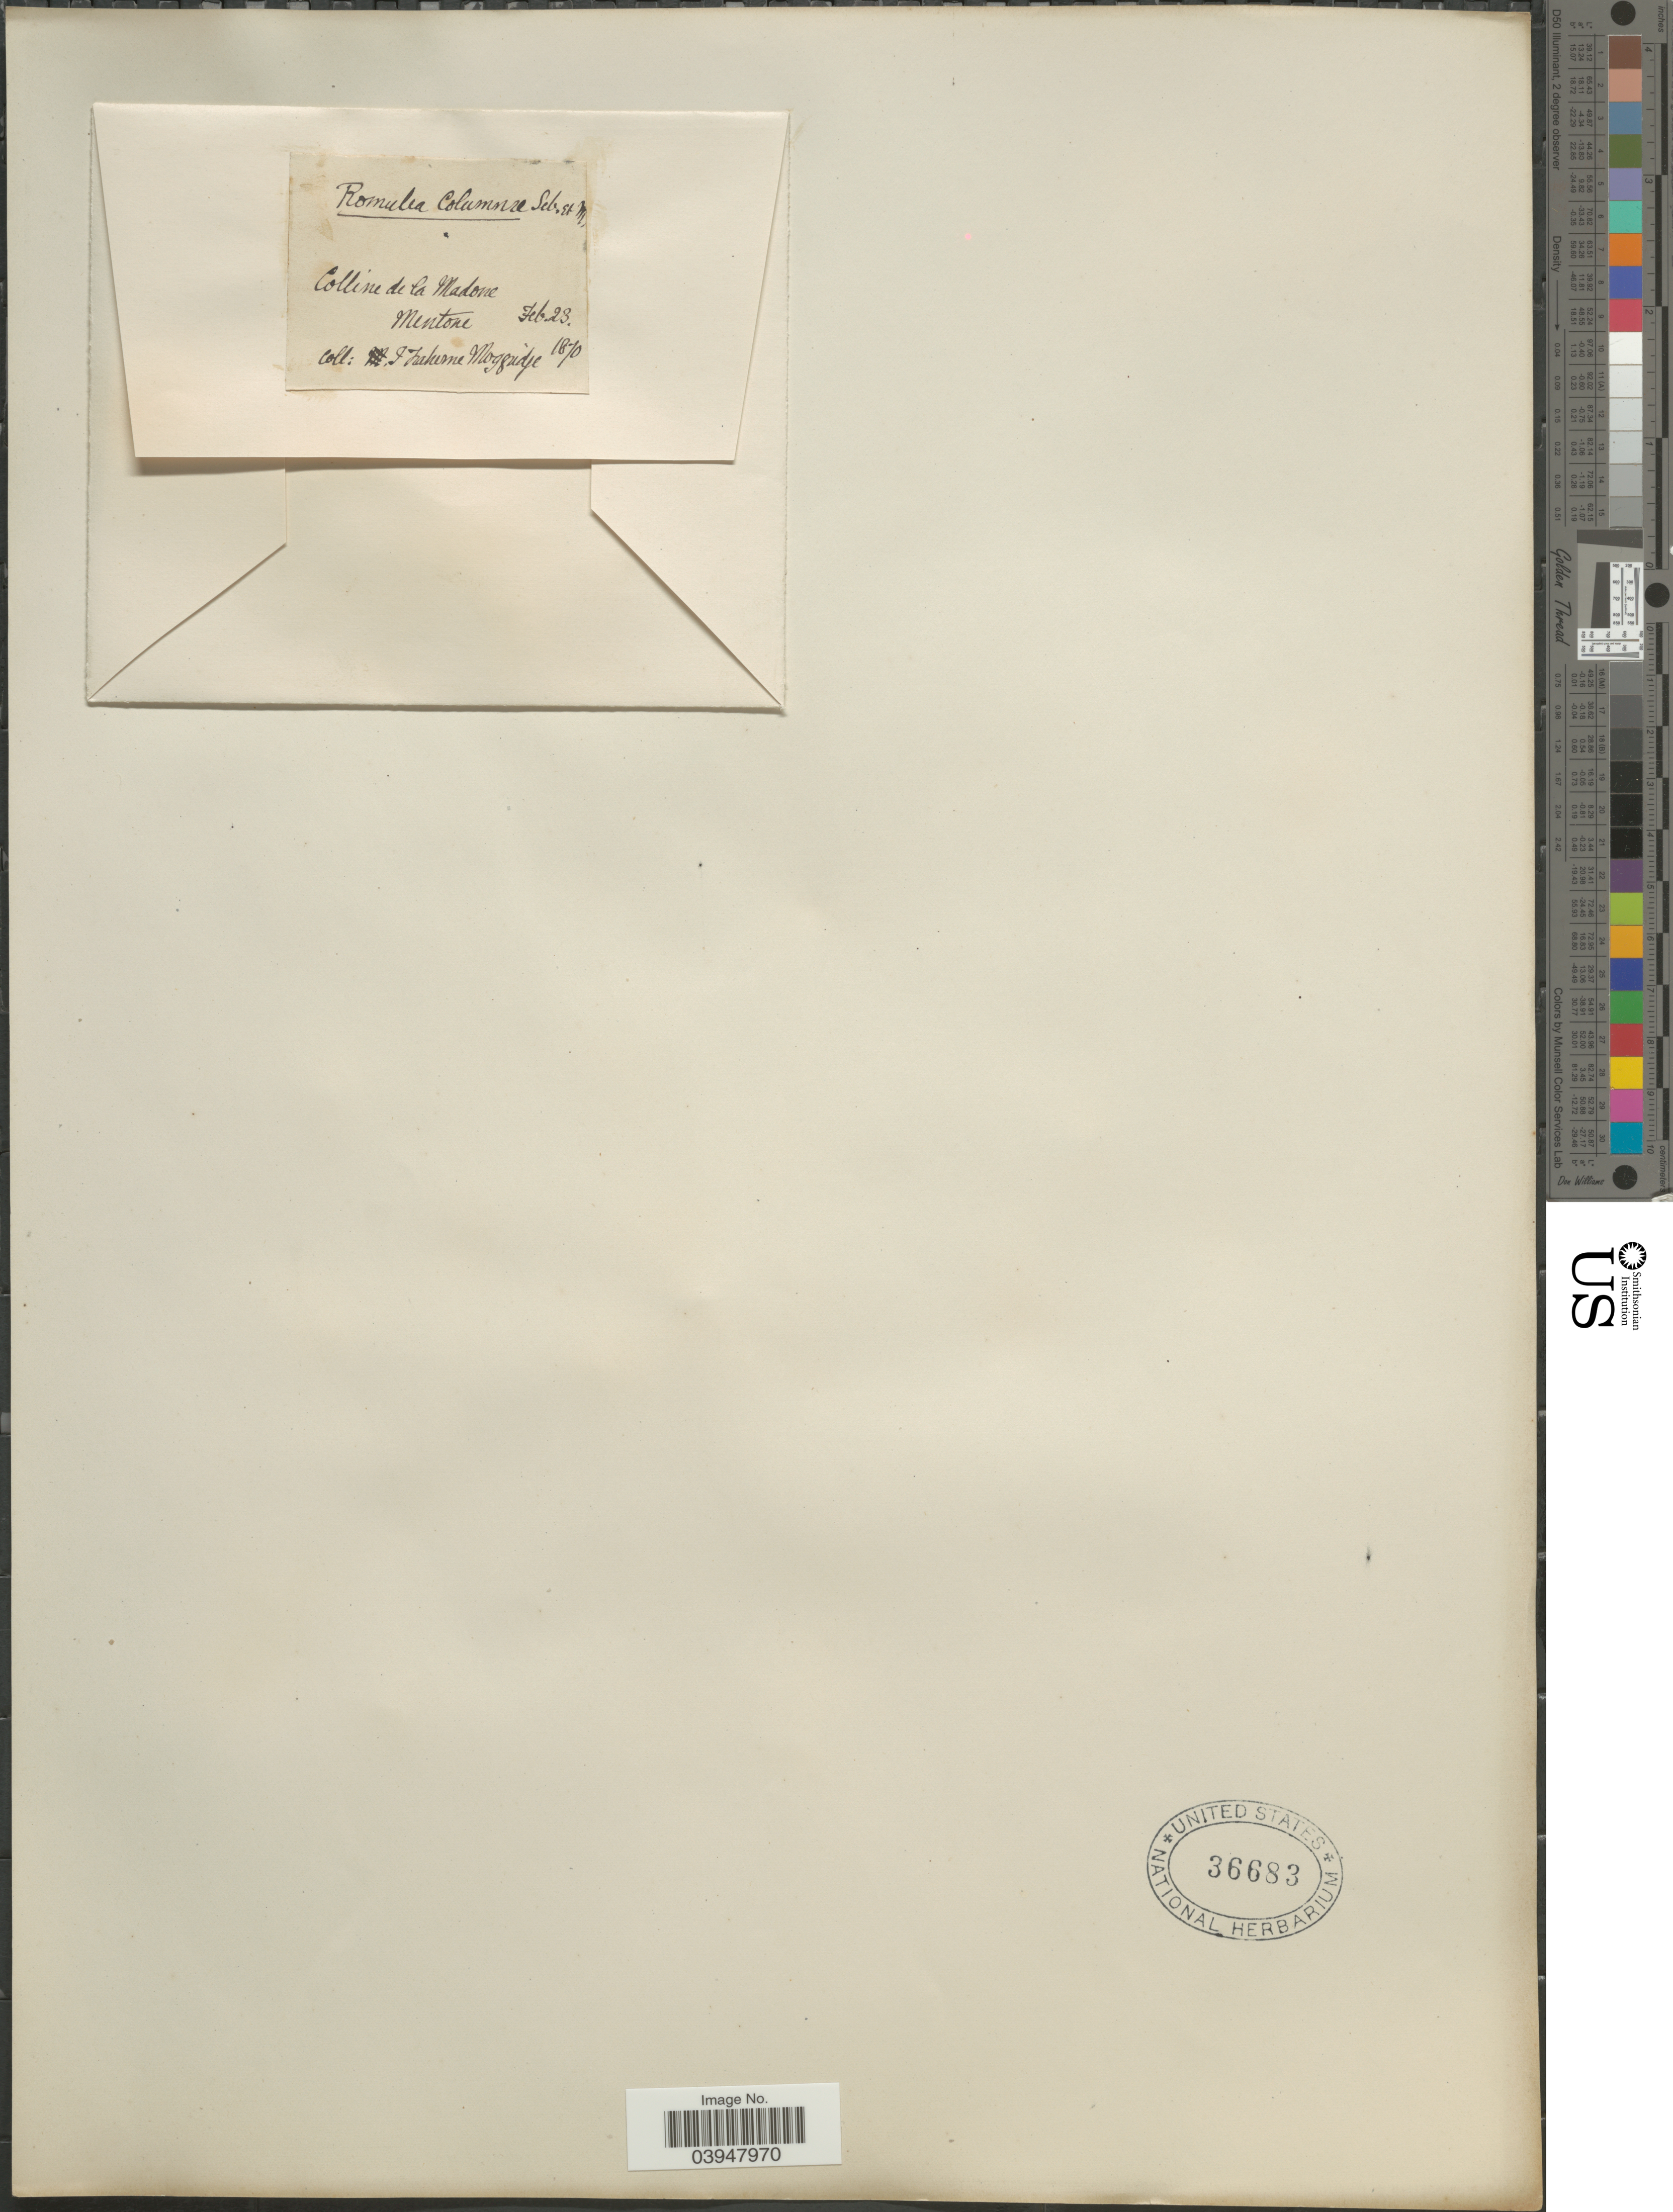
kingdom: Plantae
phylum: Tracheophyta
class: Liliopsida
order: Asparagales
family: Iridaceae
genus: Romulea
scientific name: Romulea columnae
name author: Sebast. & Mauri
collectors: J. T. Moggridge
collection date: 1870-02-23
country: France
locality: Colline de la Madone Mentone.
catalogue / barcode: US 36683